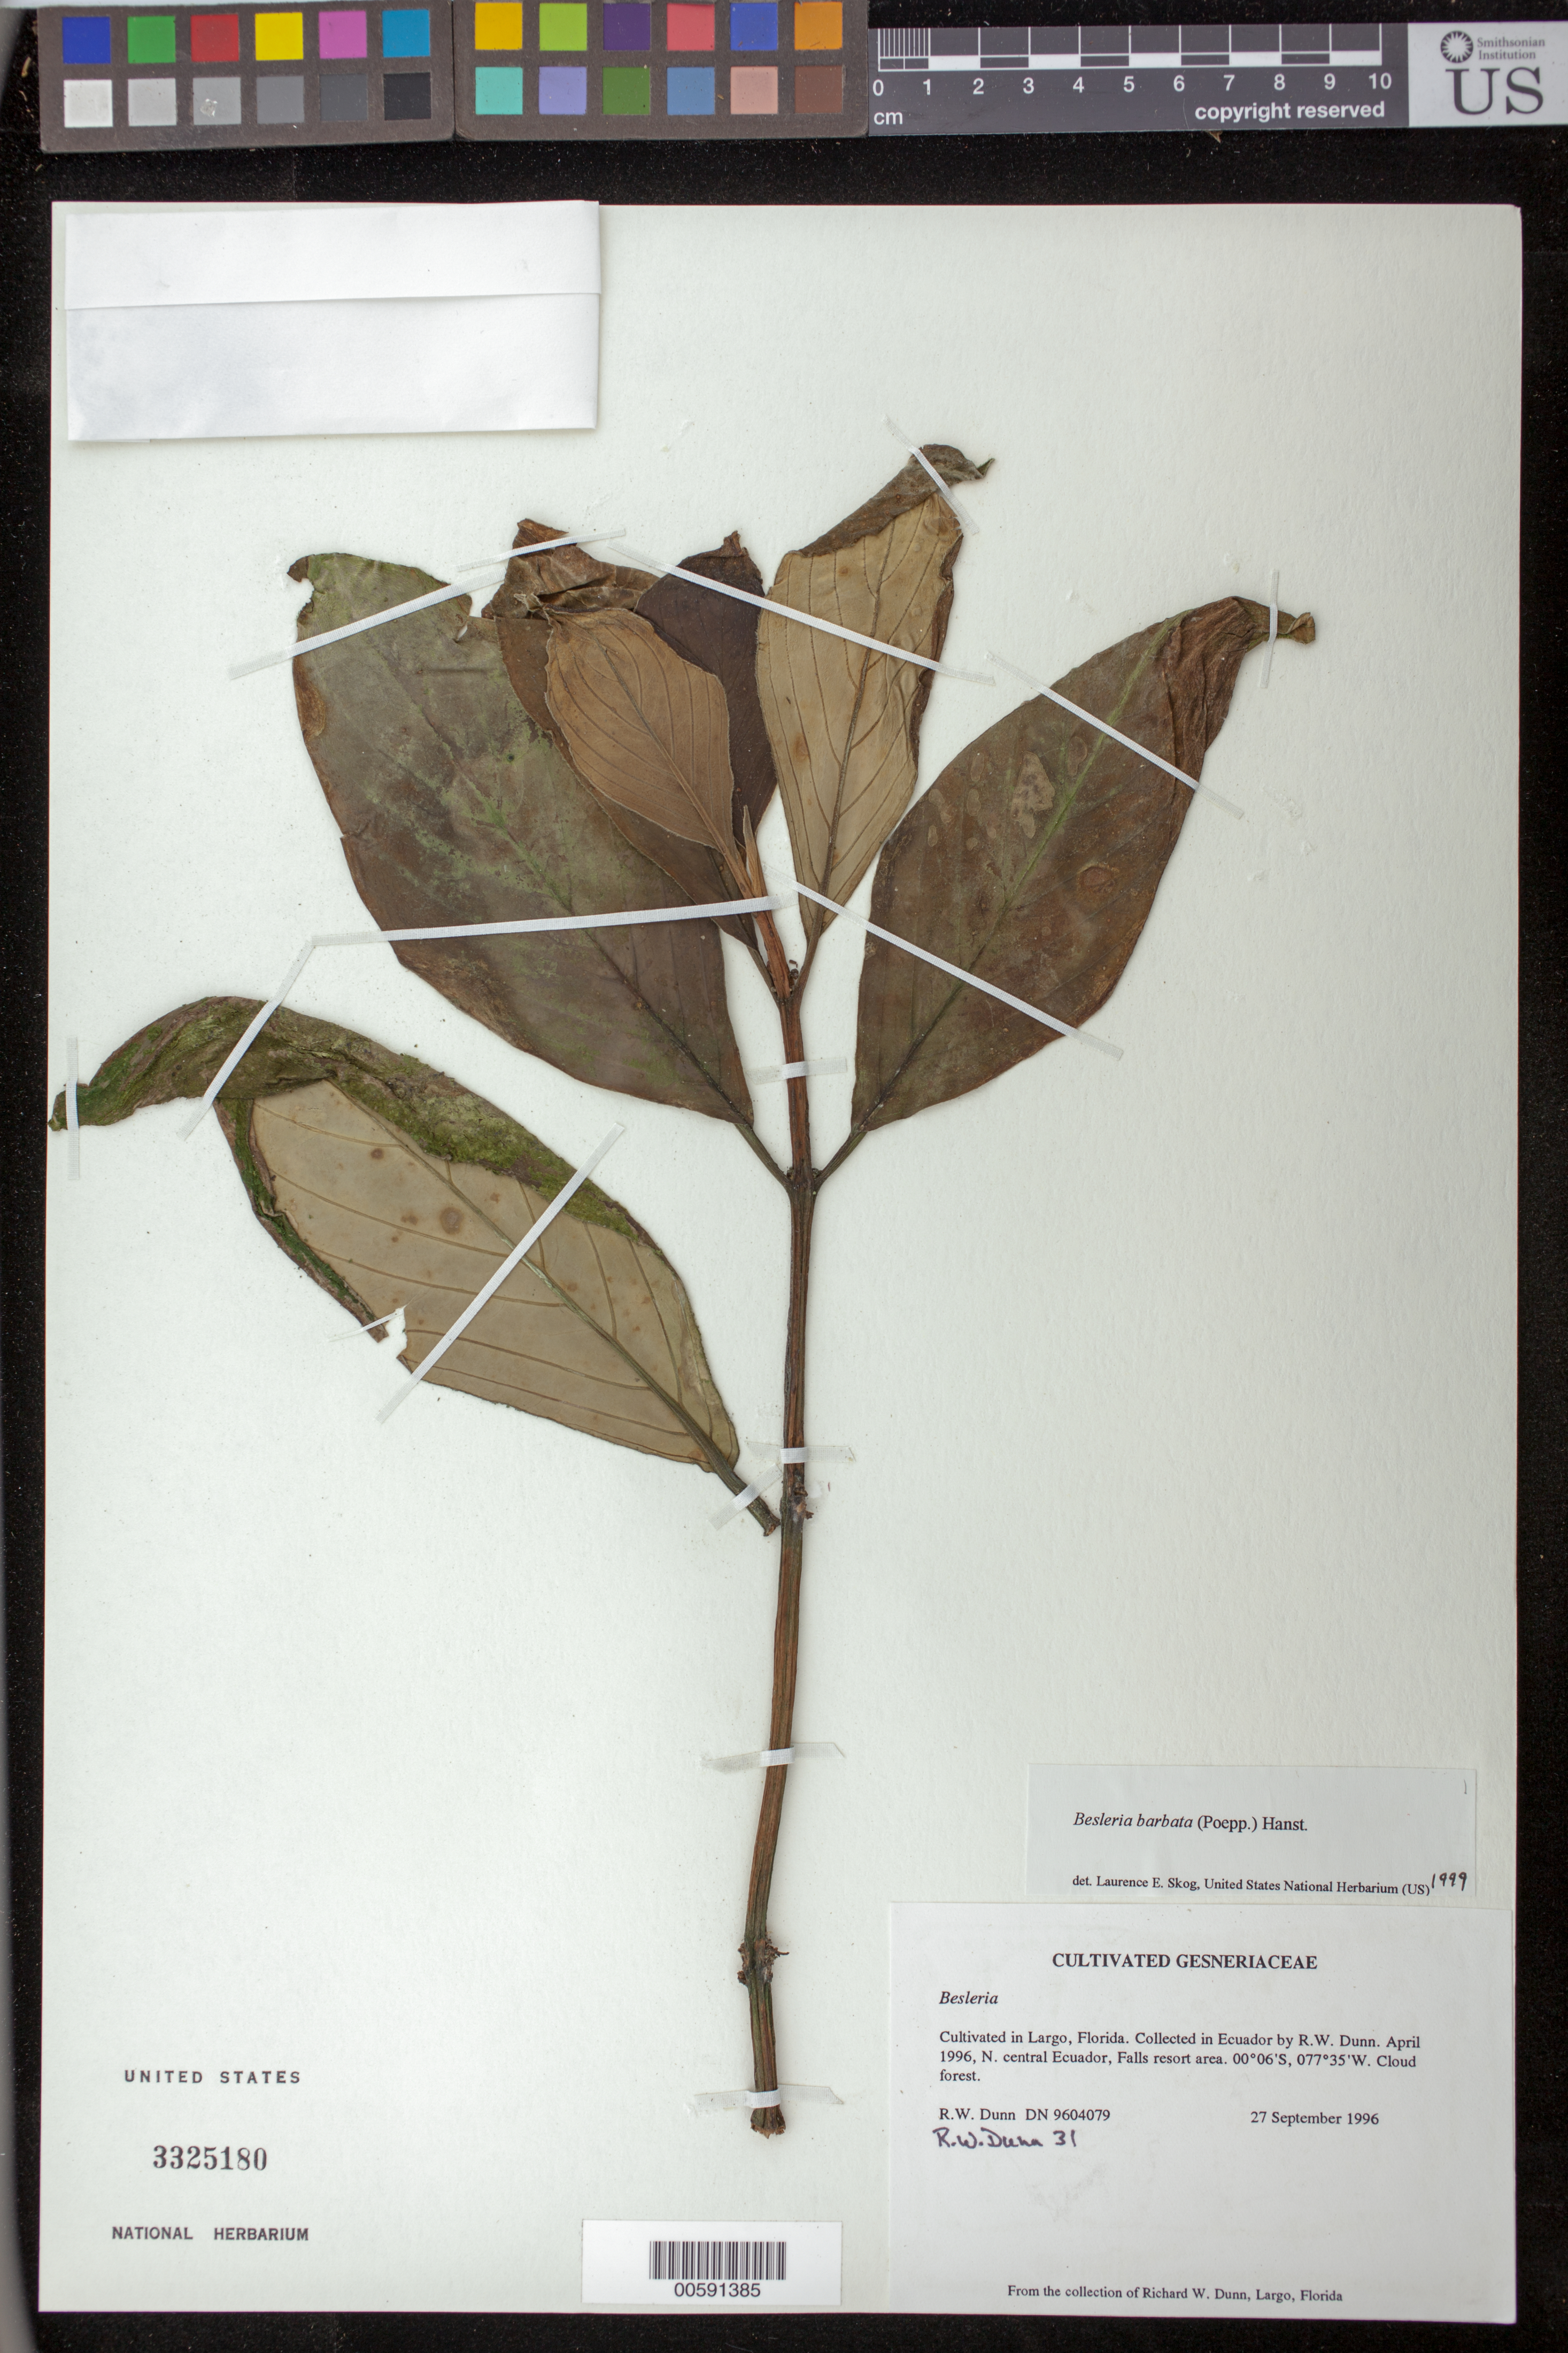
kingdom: Plantae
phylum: Tracheophyta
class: Magnoliopsida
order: Lamiales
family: Gesneriaceae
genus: Besleria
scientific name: Besleria barbata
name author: (Poepp.) Hanst.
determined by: Skog, Laurence E.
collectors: R. Dunn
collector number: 31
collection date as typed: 27 Sep 1996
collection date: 1996-09-27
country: Ecuador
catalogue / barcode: US 3325180